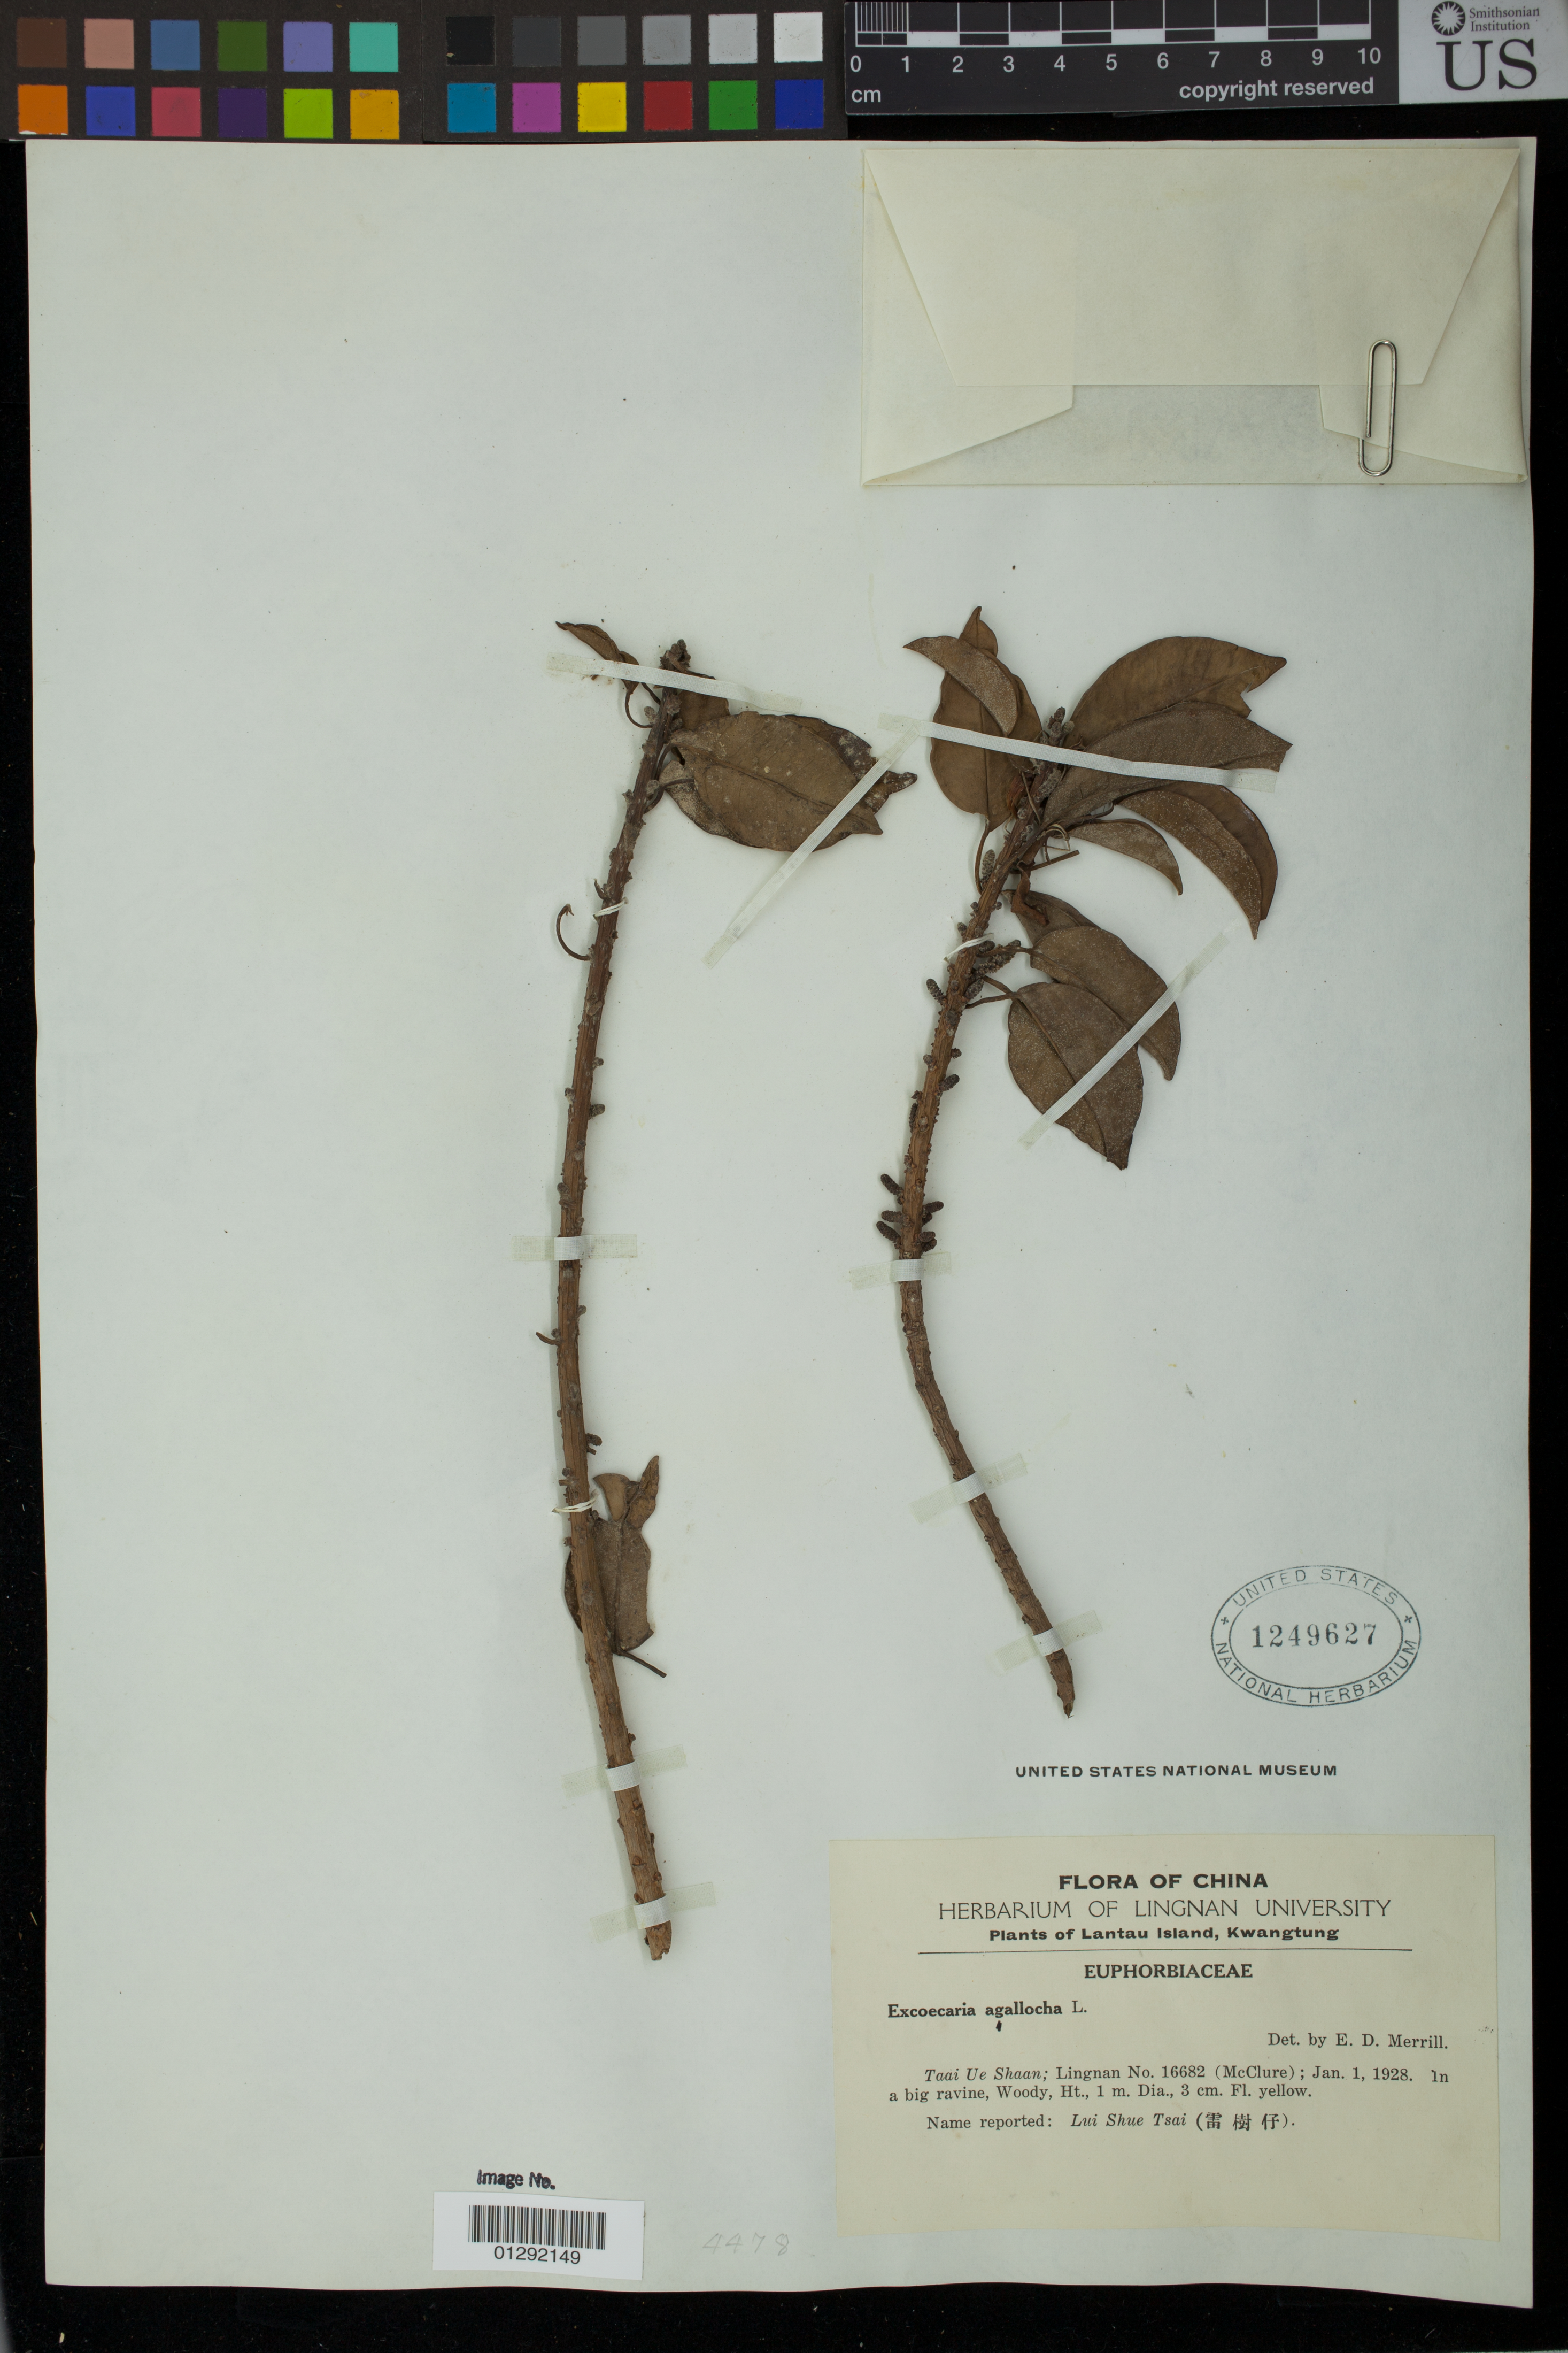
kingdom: Plantae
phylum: Tracheophyta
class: Magnoliopsida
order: Malpighiales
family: Euphorbiaceae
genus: Excoecaria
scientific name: Excoecaria agallocha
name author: L.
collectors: McClure, --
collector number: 16682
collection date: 1928-01-01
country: China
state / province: Hong Kong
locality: Lantau Island, Kwangtung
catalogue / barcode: US 1249627